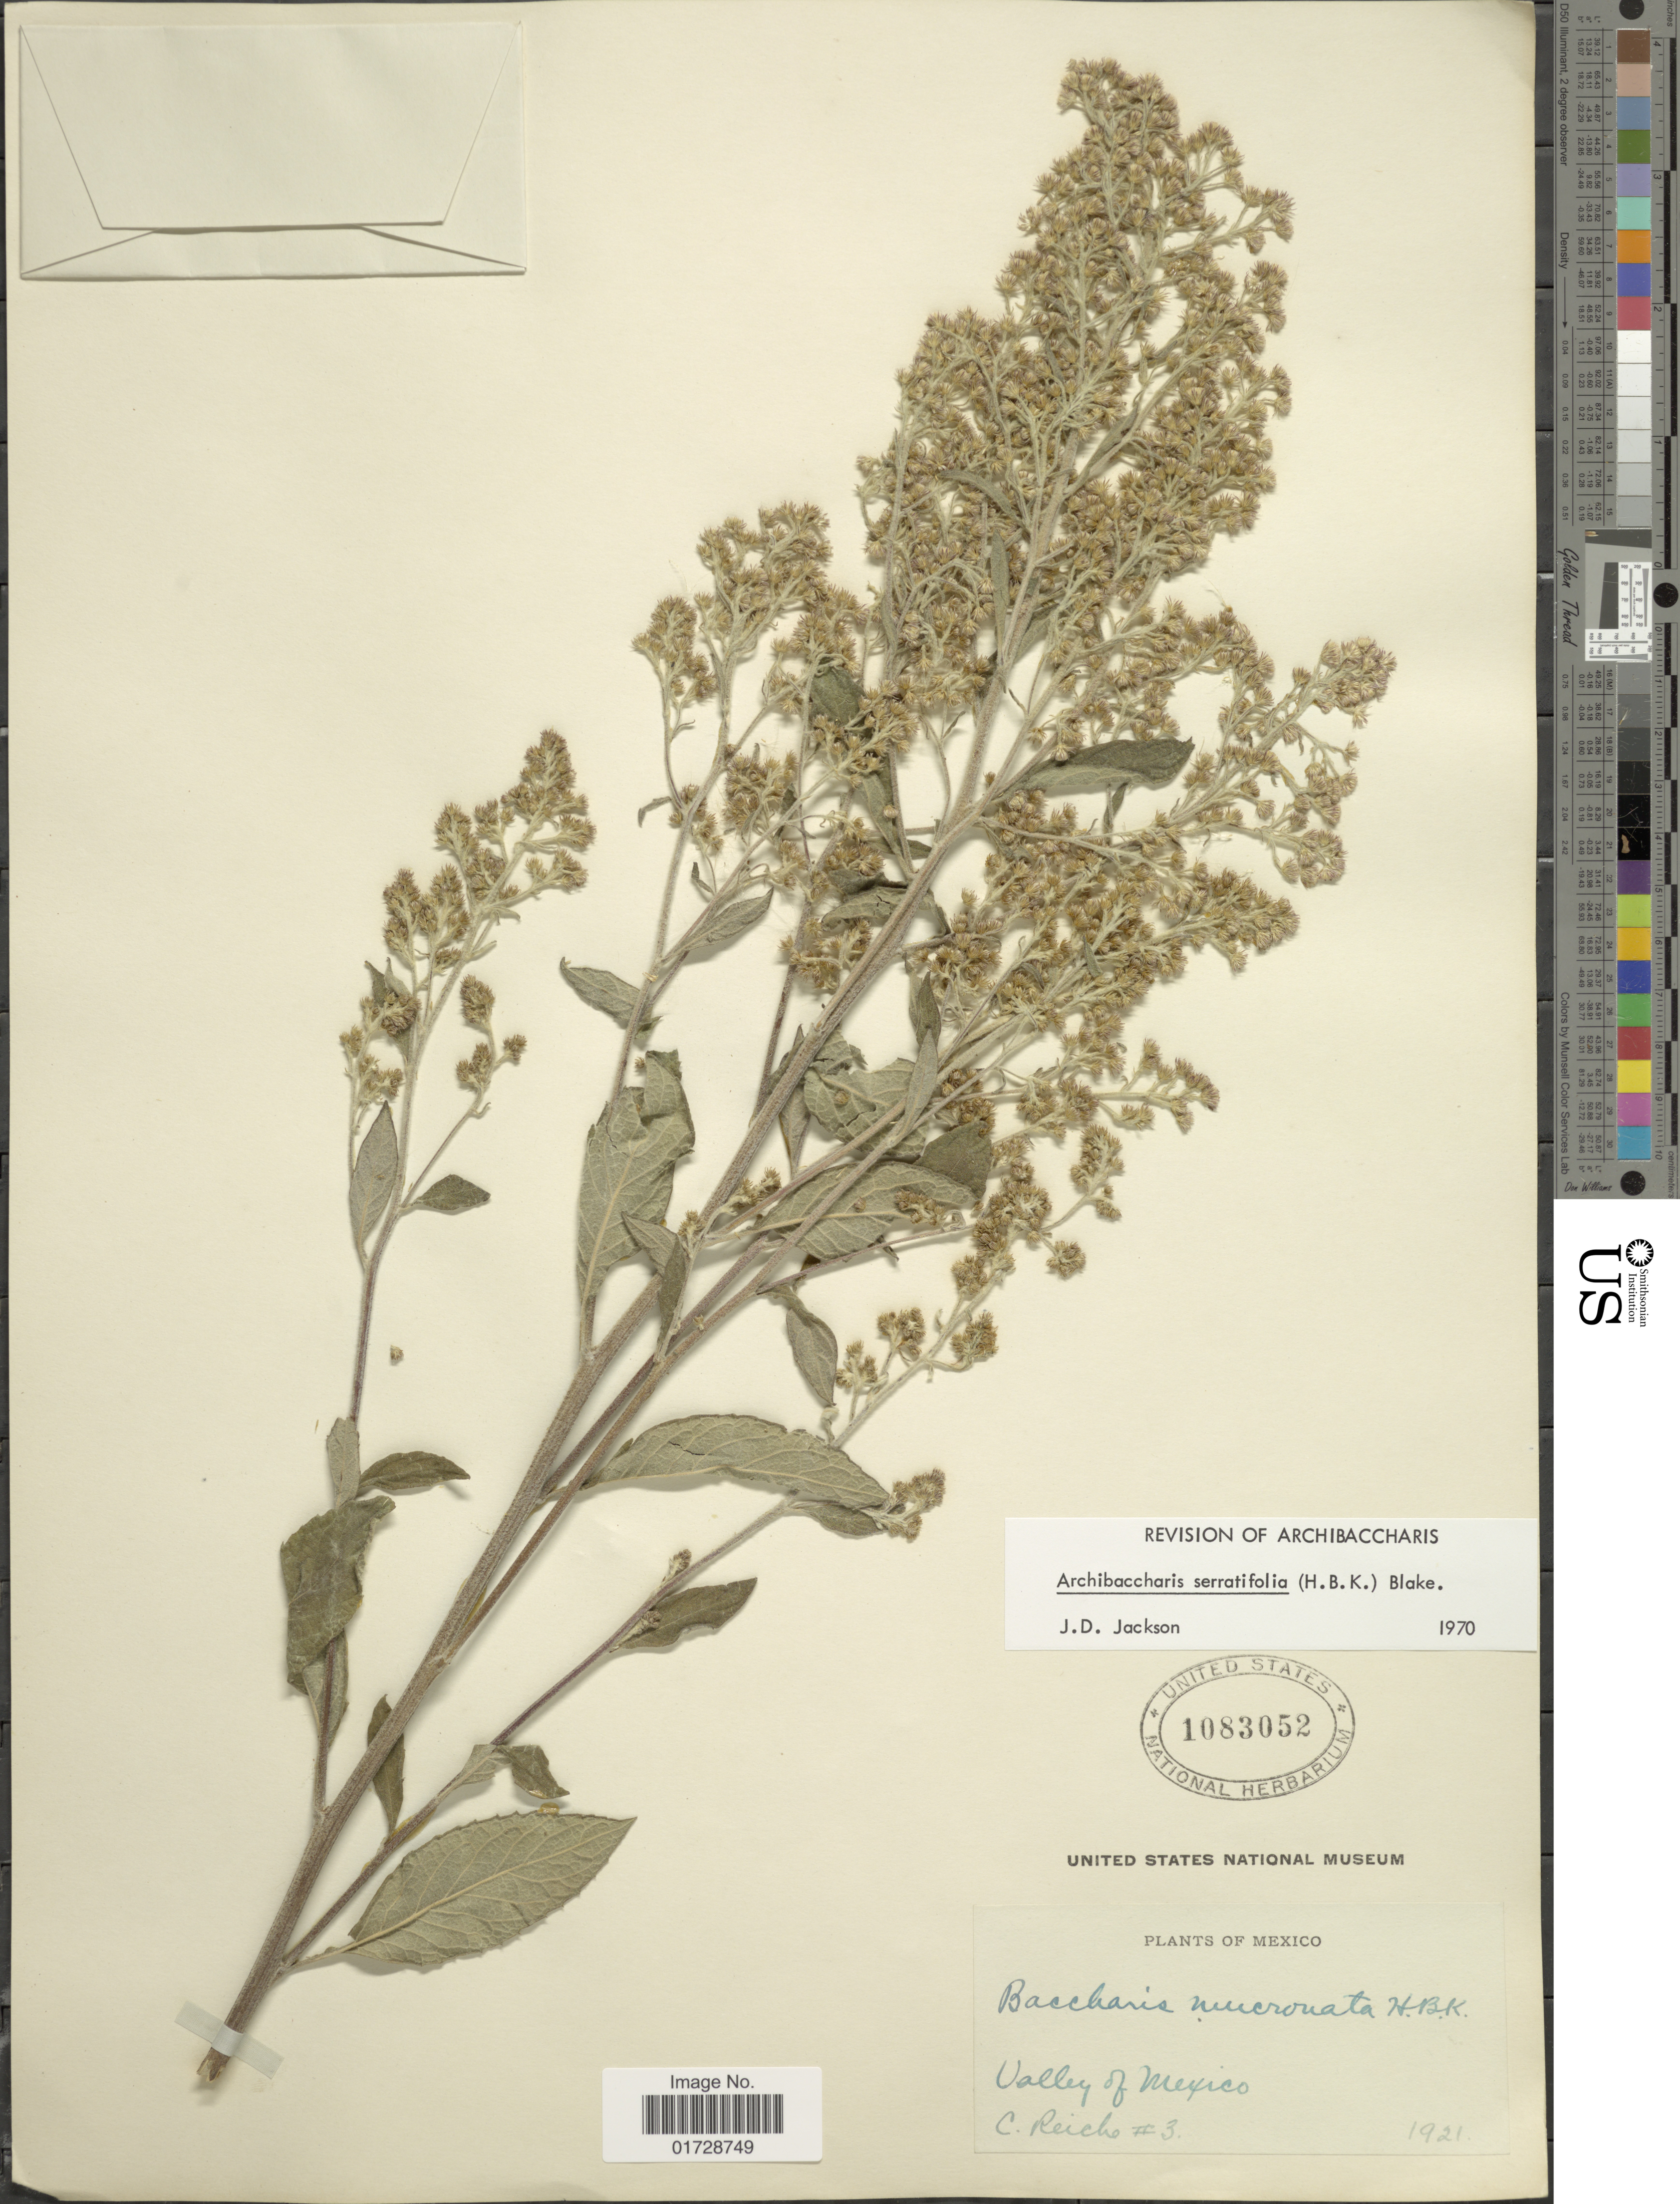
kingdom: Plantae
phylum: Tracheophyta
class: Magnoliopsida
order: Asterales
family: Asteraceae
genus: Archibaccharis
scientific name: Archibaccharis serratifolia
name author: (Kunth) S.F. Blake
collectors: Reiche, C.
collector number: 3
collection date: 1921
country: Mexico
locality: Valley of Mexico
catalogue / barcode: US 1083052